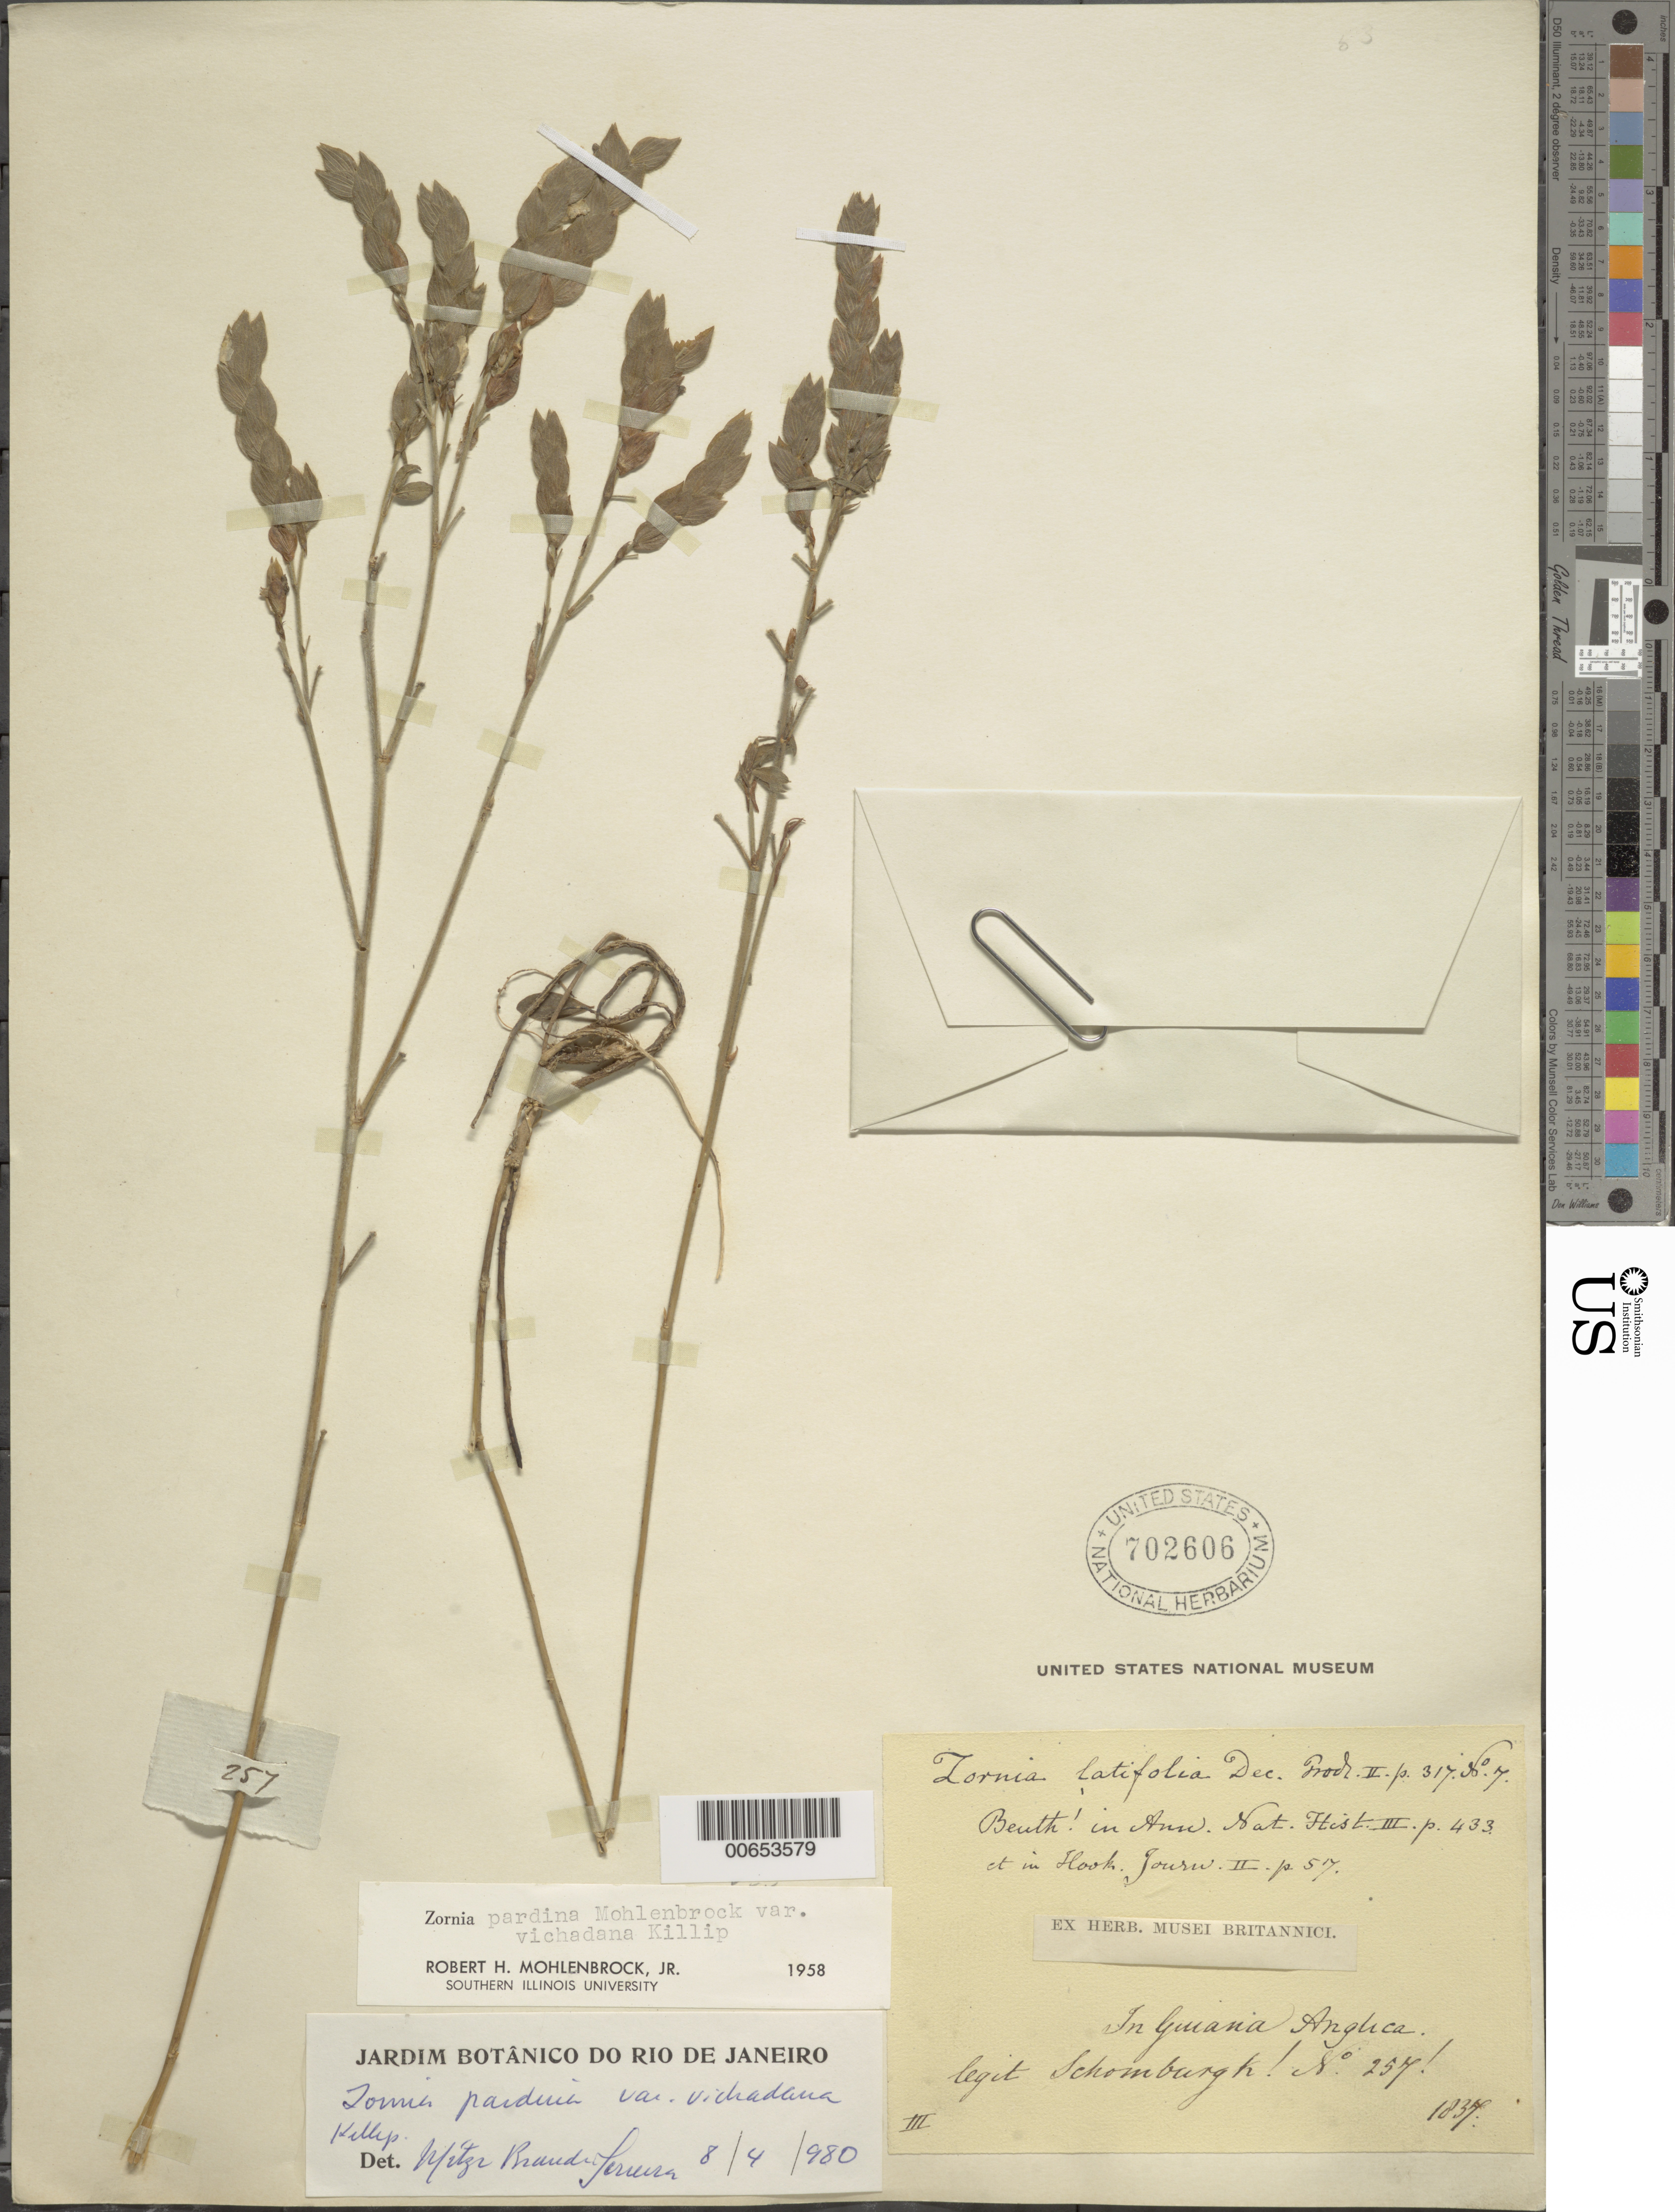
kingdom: Plantae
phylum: Tracheophyta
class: Magnoliopsida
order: Fabales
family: Fabaceae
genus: Zornia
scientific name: Zornia pardina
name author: Mohlenbr.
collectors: R. H. Schomburgk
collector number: I 257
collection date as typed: March 1837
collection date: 1837-03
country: Guyana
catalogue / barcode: US 702606